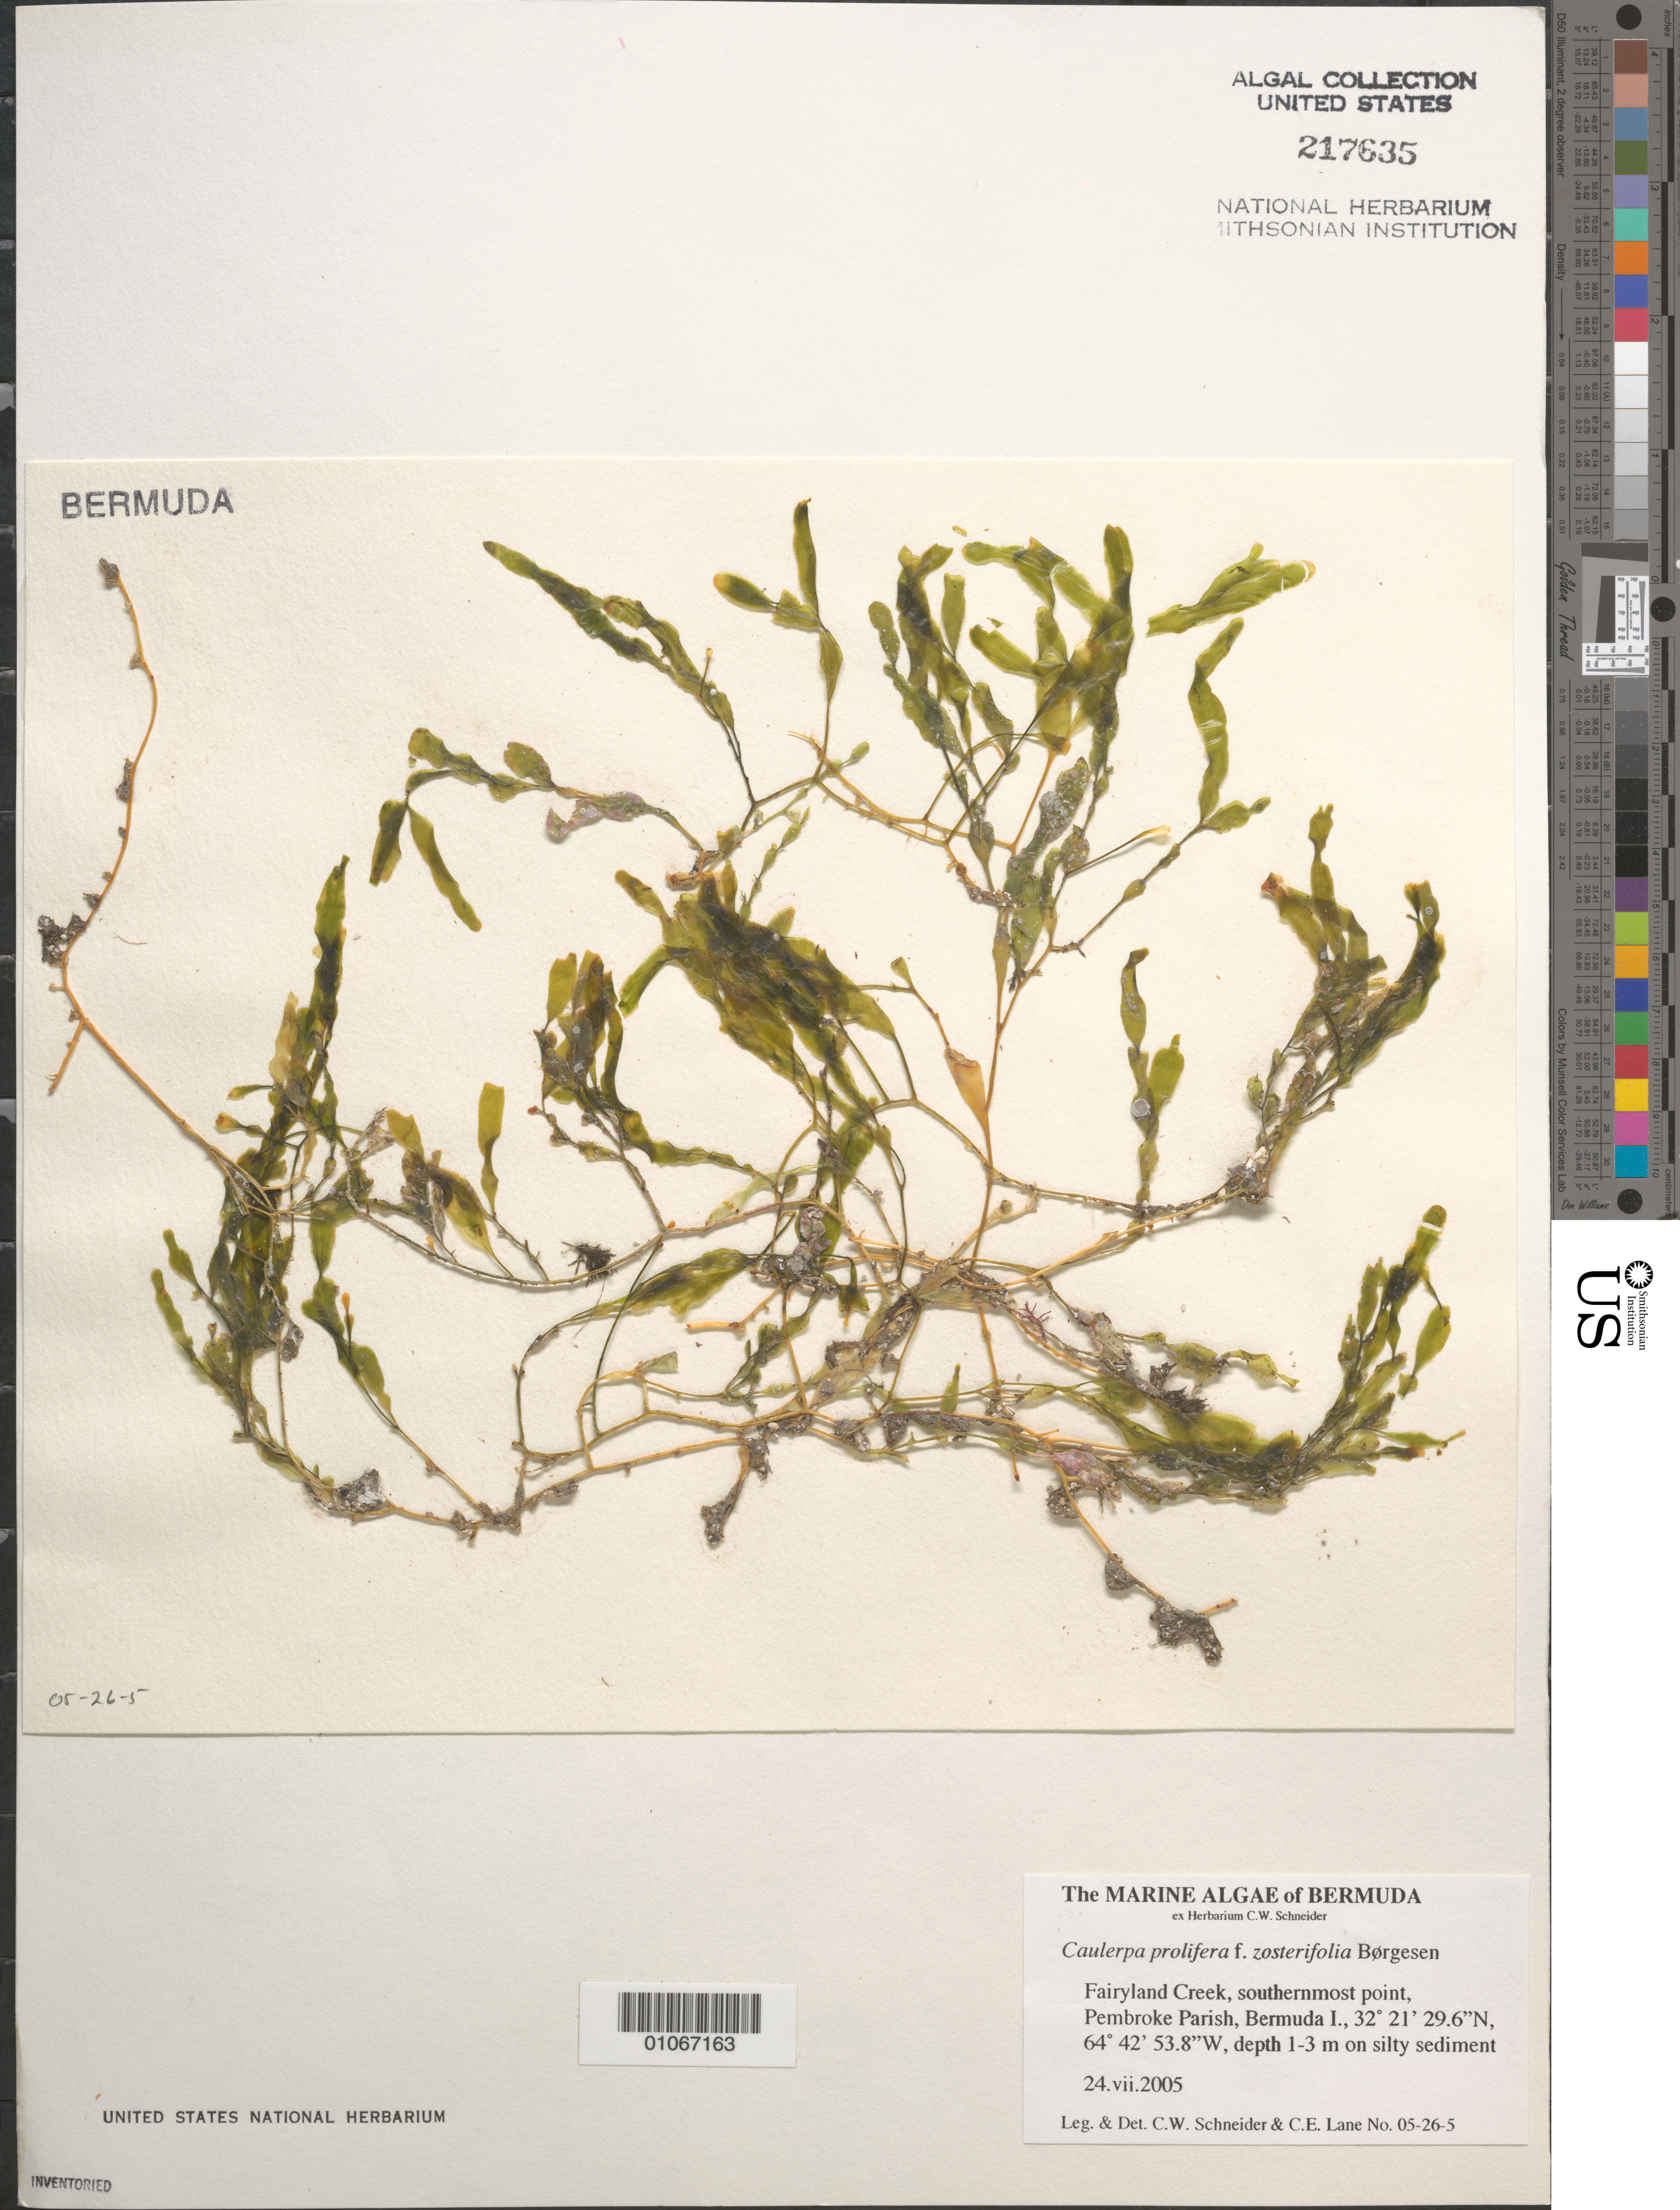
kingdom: Plantae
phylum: Chlorophyta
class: Ulvophyceae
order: Bryopsidales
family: Caulerpaceae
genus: Caulerpa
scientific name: Caulerpa prolifera f. zosterifolia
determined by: Schneider, C. W.; Lane, C. E.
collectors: C. W. Schneider & C. E. Lane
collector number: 05-26-5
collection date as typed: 24 Jul 2005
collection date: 2005-07-24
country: Bermuda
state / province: Pembroke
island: Bermuda Island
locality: Fairyland Creek, southernmost point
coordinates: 32 21'29.6"N, 64 42'53.8"W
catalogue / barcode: US 217635